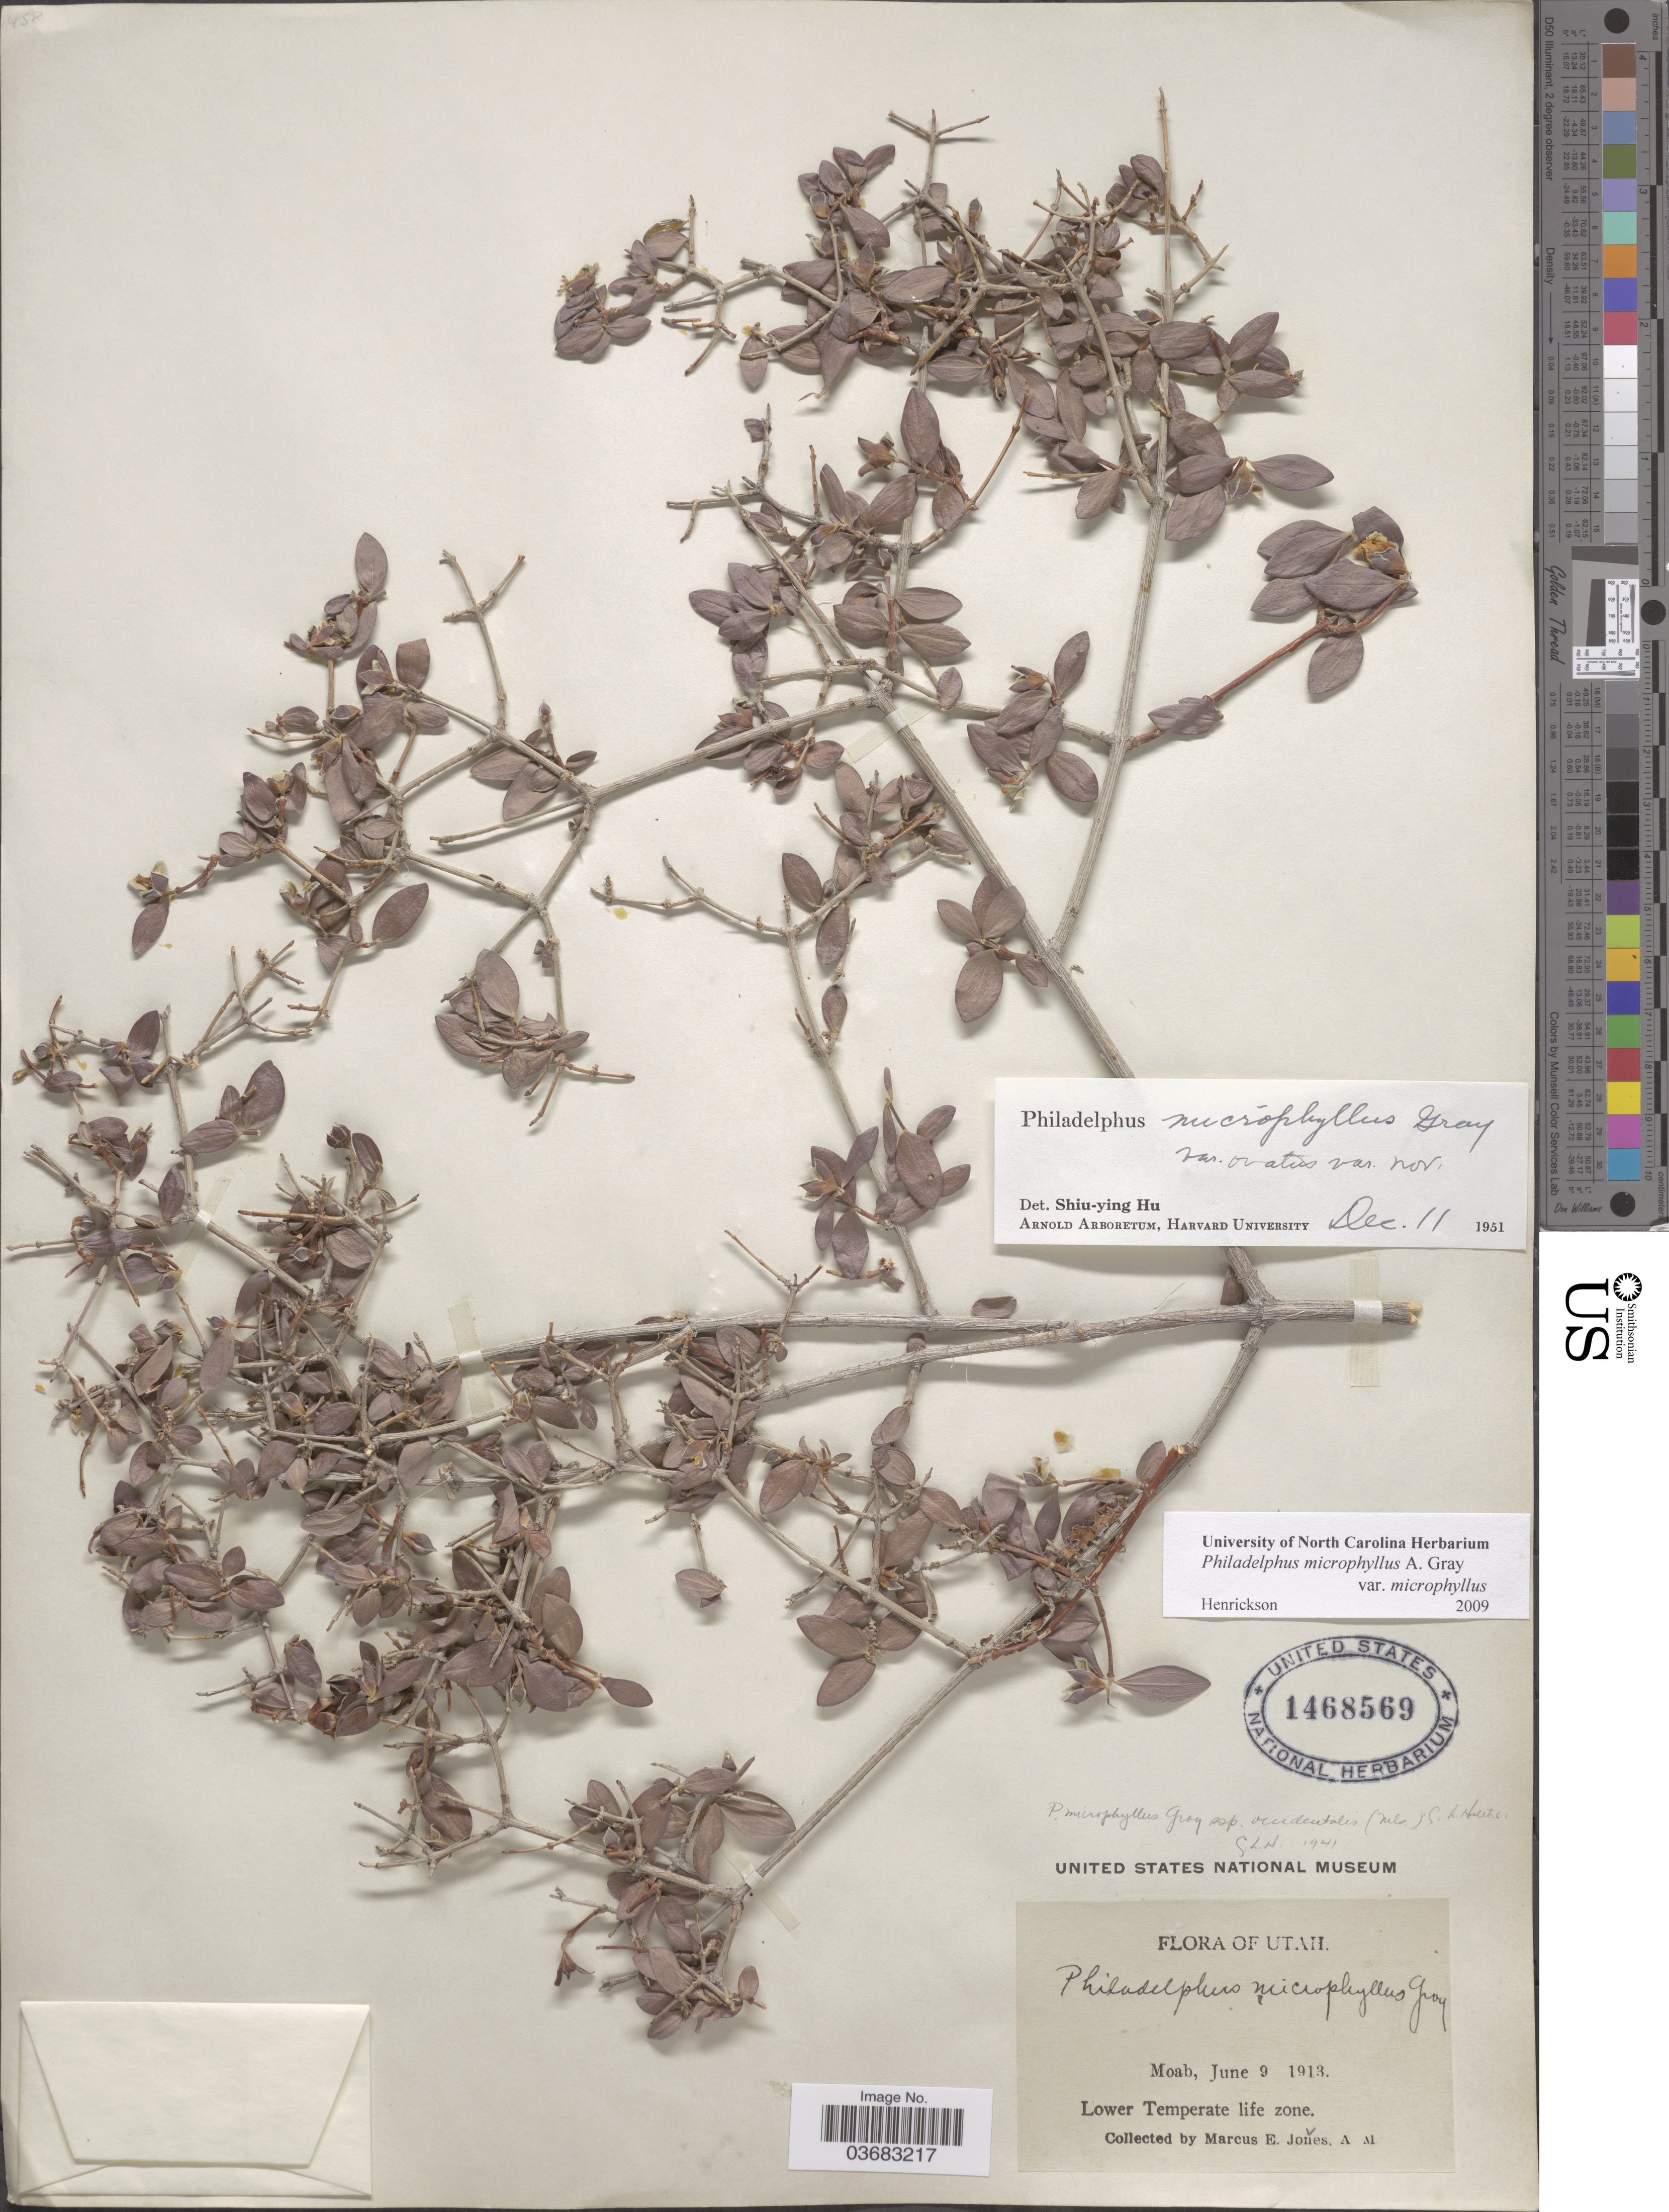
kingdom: Plantae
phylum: Tracheophyta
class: Magnoliopsida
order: Cornales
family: Hydrangeaceae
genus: Philadelphus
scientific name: Philadelphus microphyllus var. microphyllus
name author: A. Gray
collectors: M. E. Jones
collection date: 1913-06-09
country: United States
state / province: Utah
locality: Moab. Lower Temperate life zone.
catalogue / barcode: US 1468569